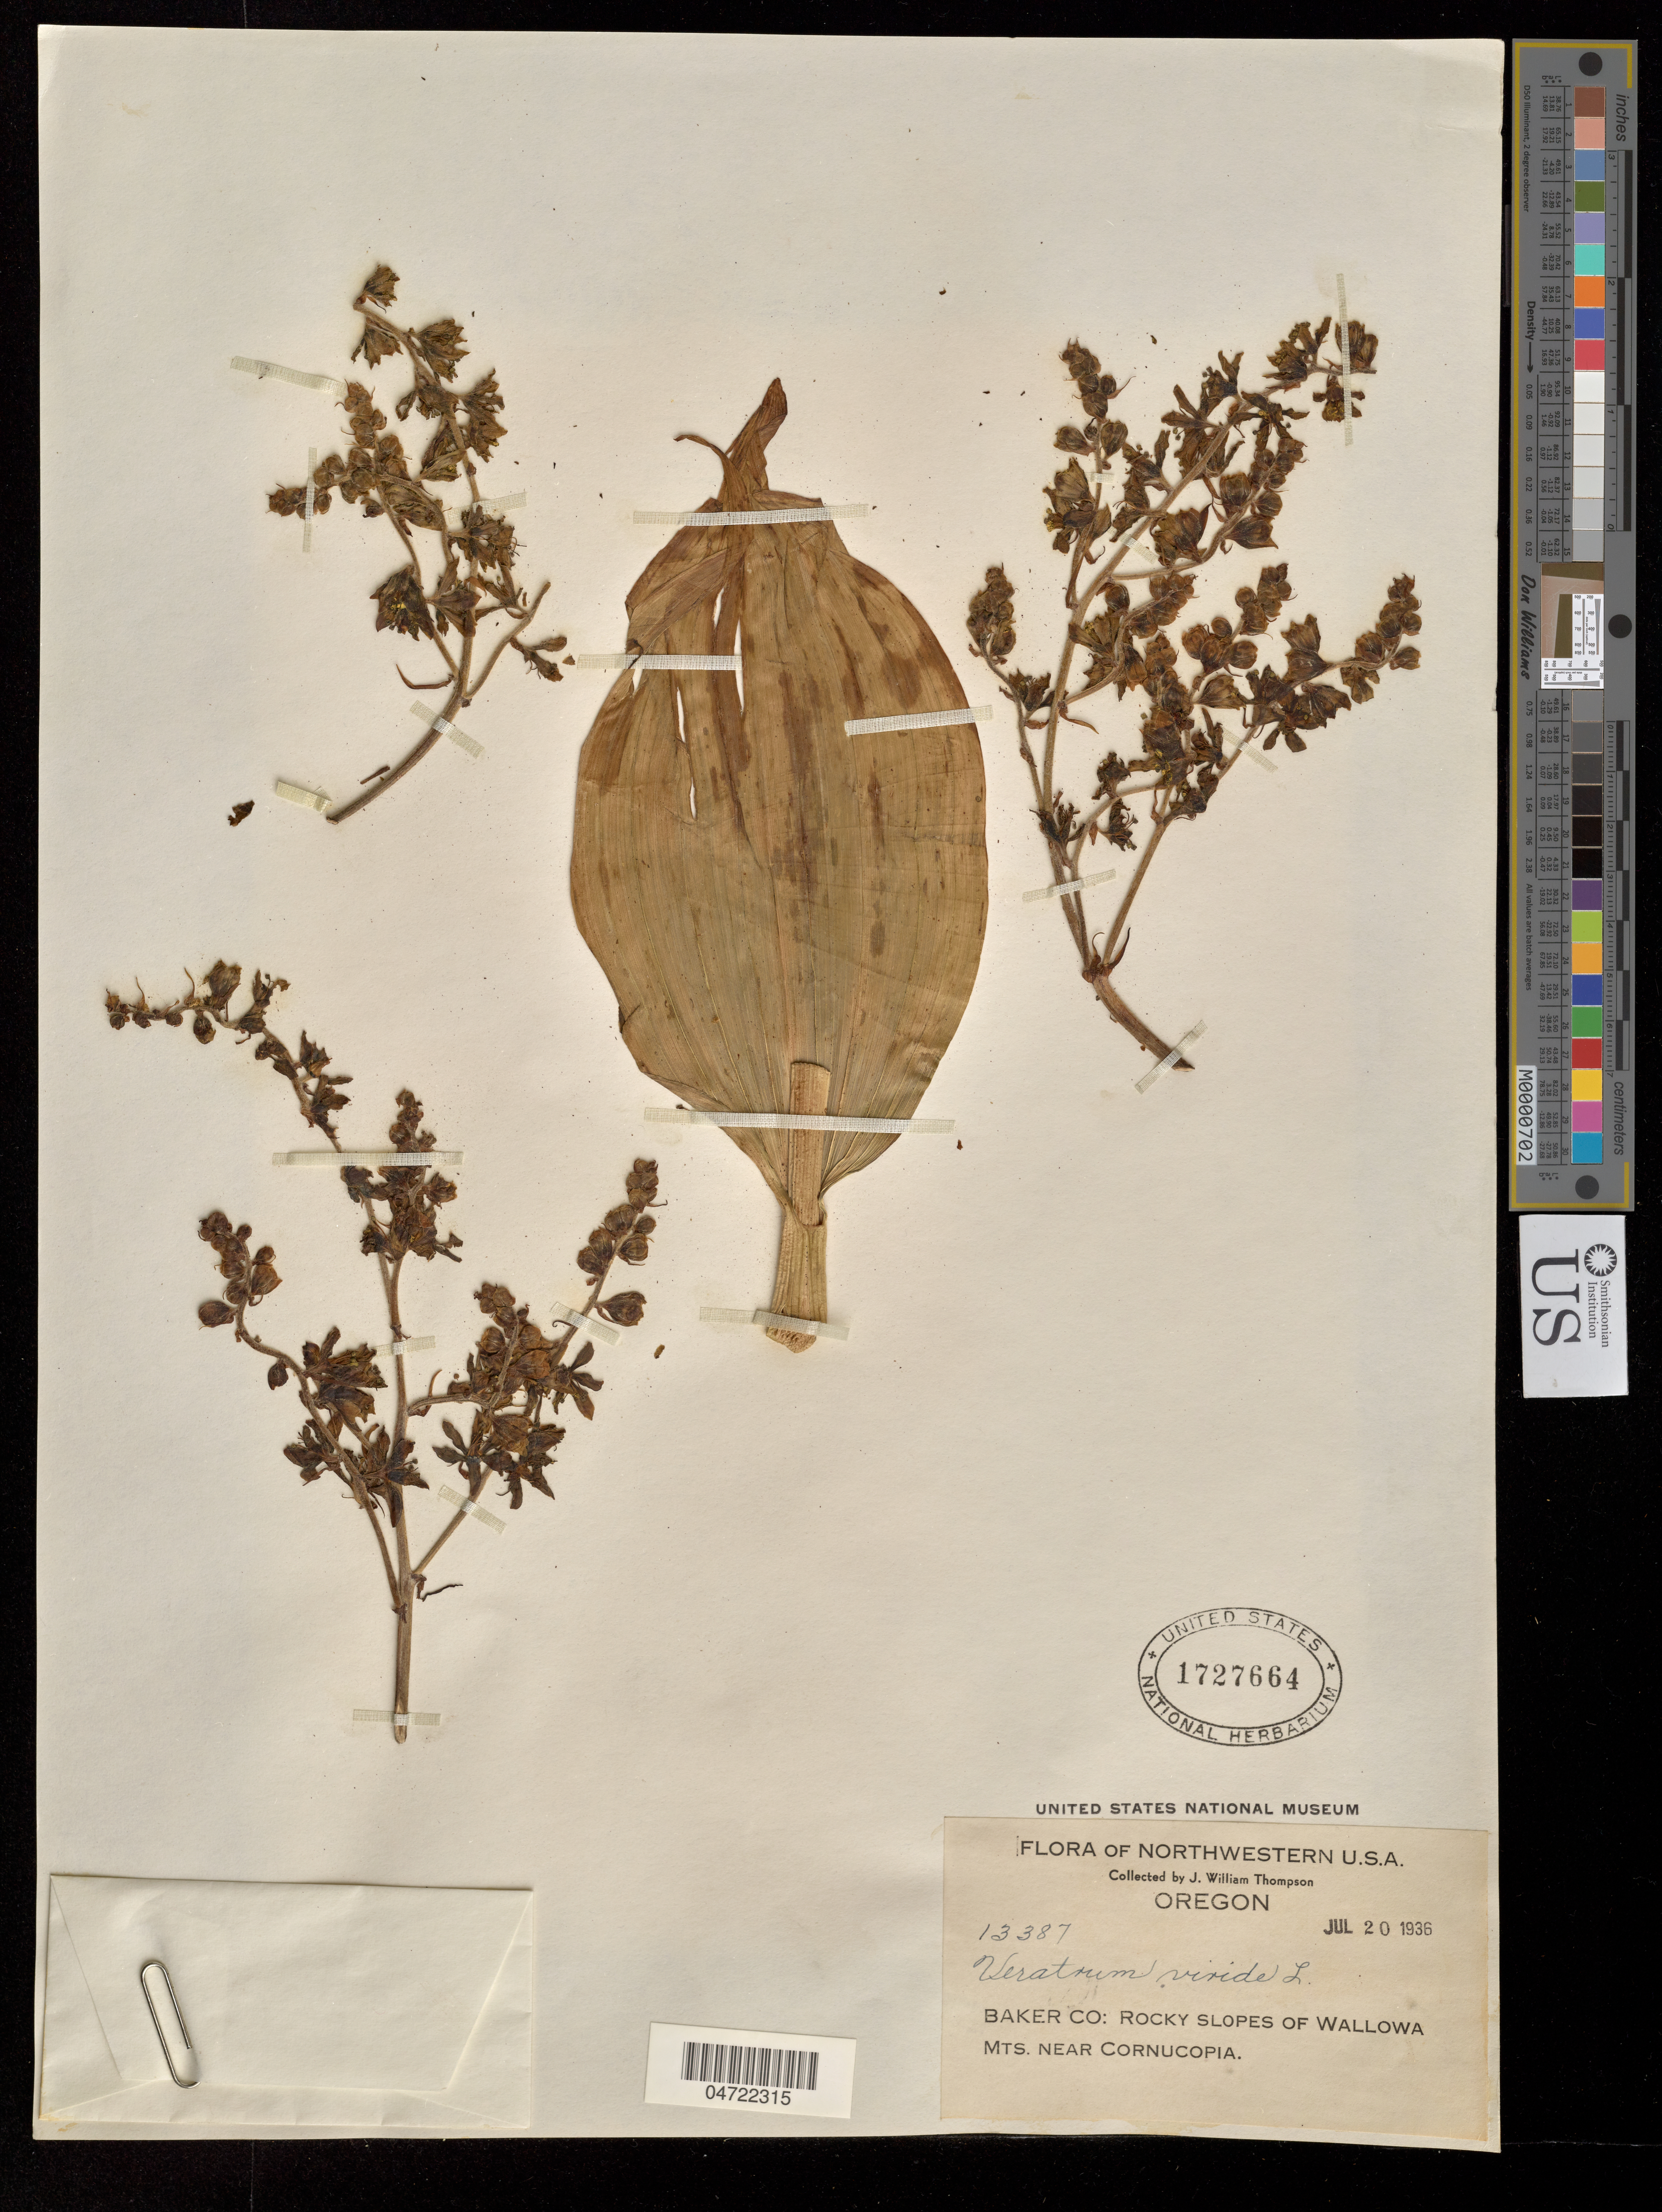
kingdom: Plantae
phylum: Tracheophyta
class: Liliopsida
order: Liliales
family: Melanthiaceae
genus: Veratrum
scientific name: Veratrum viride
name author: Aiton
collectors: J. W. Thompson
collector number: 13387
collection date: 1936-07-20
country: United States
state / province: Oregon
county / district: Baker County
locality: Rocky slopes of Wallowa Mts near Cornucopia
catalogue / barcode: US 1727664